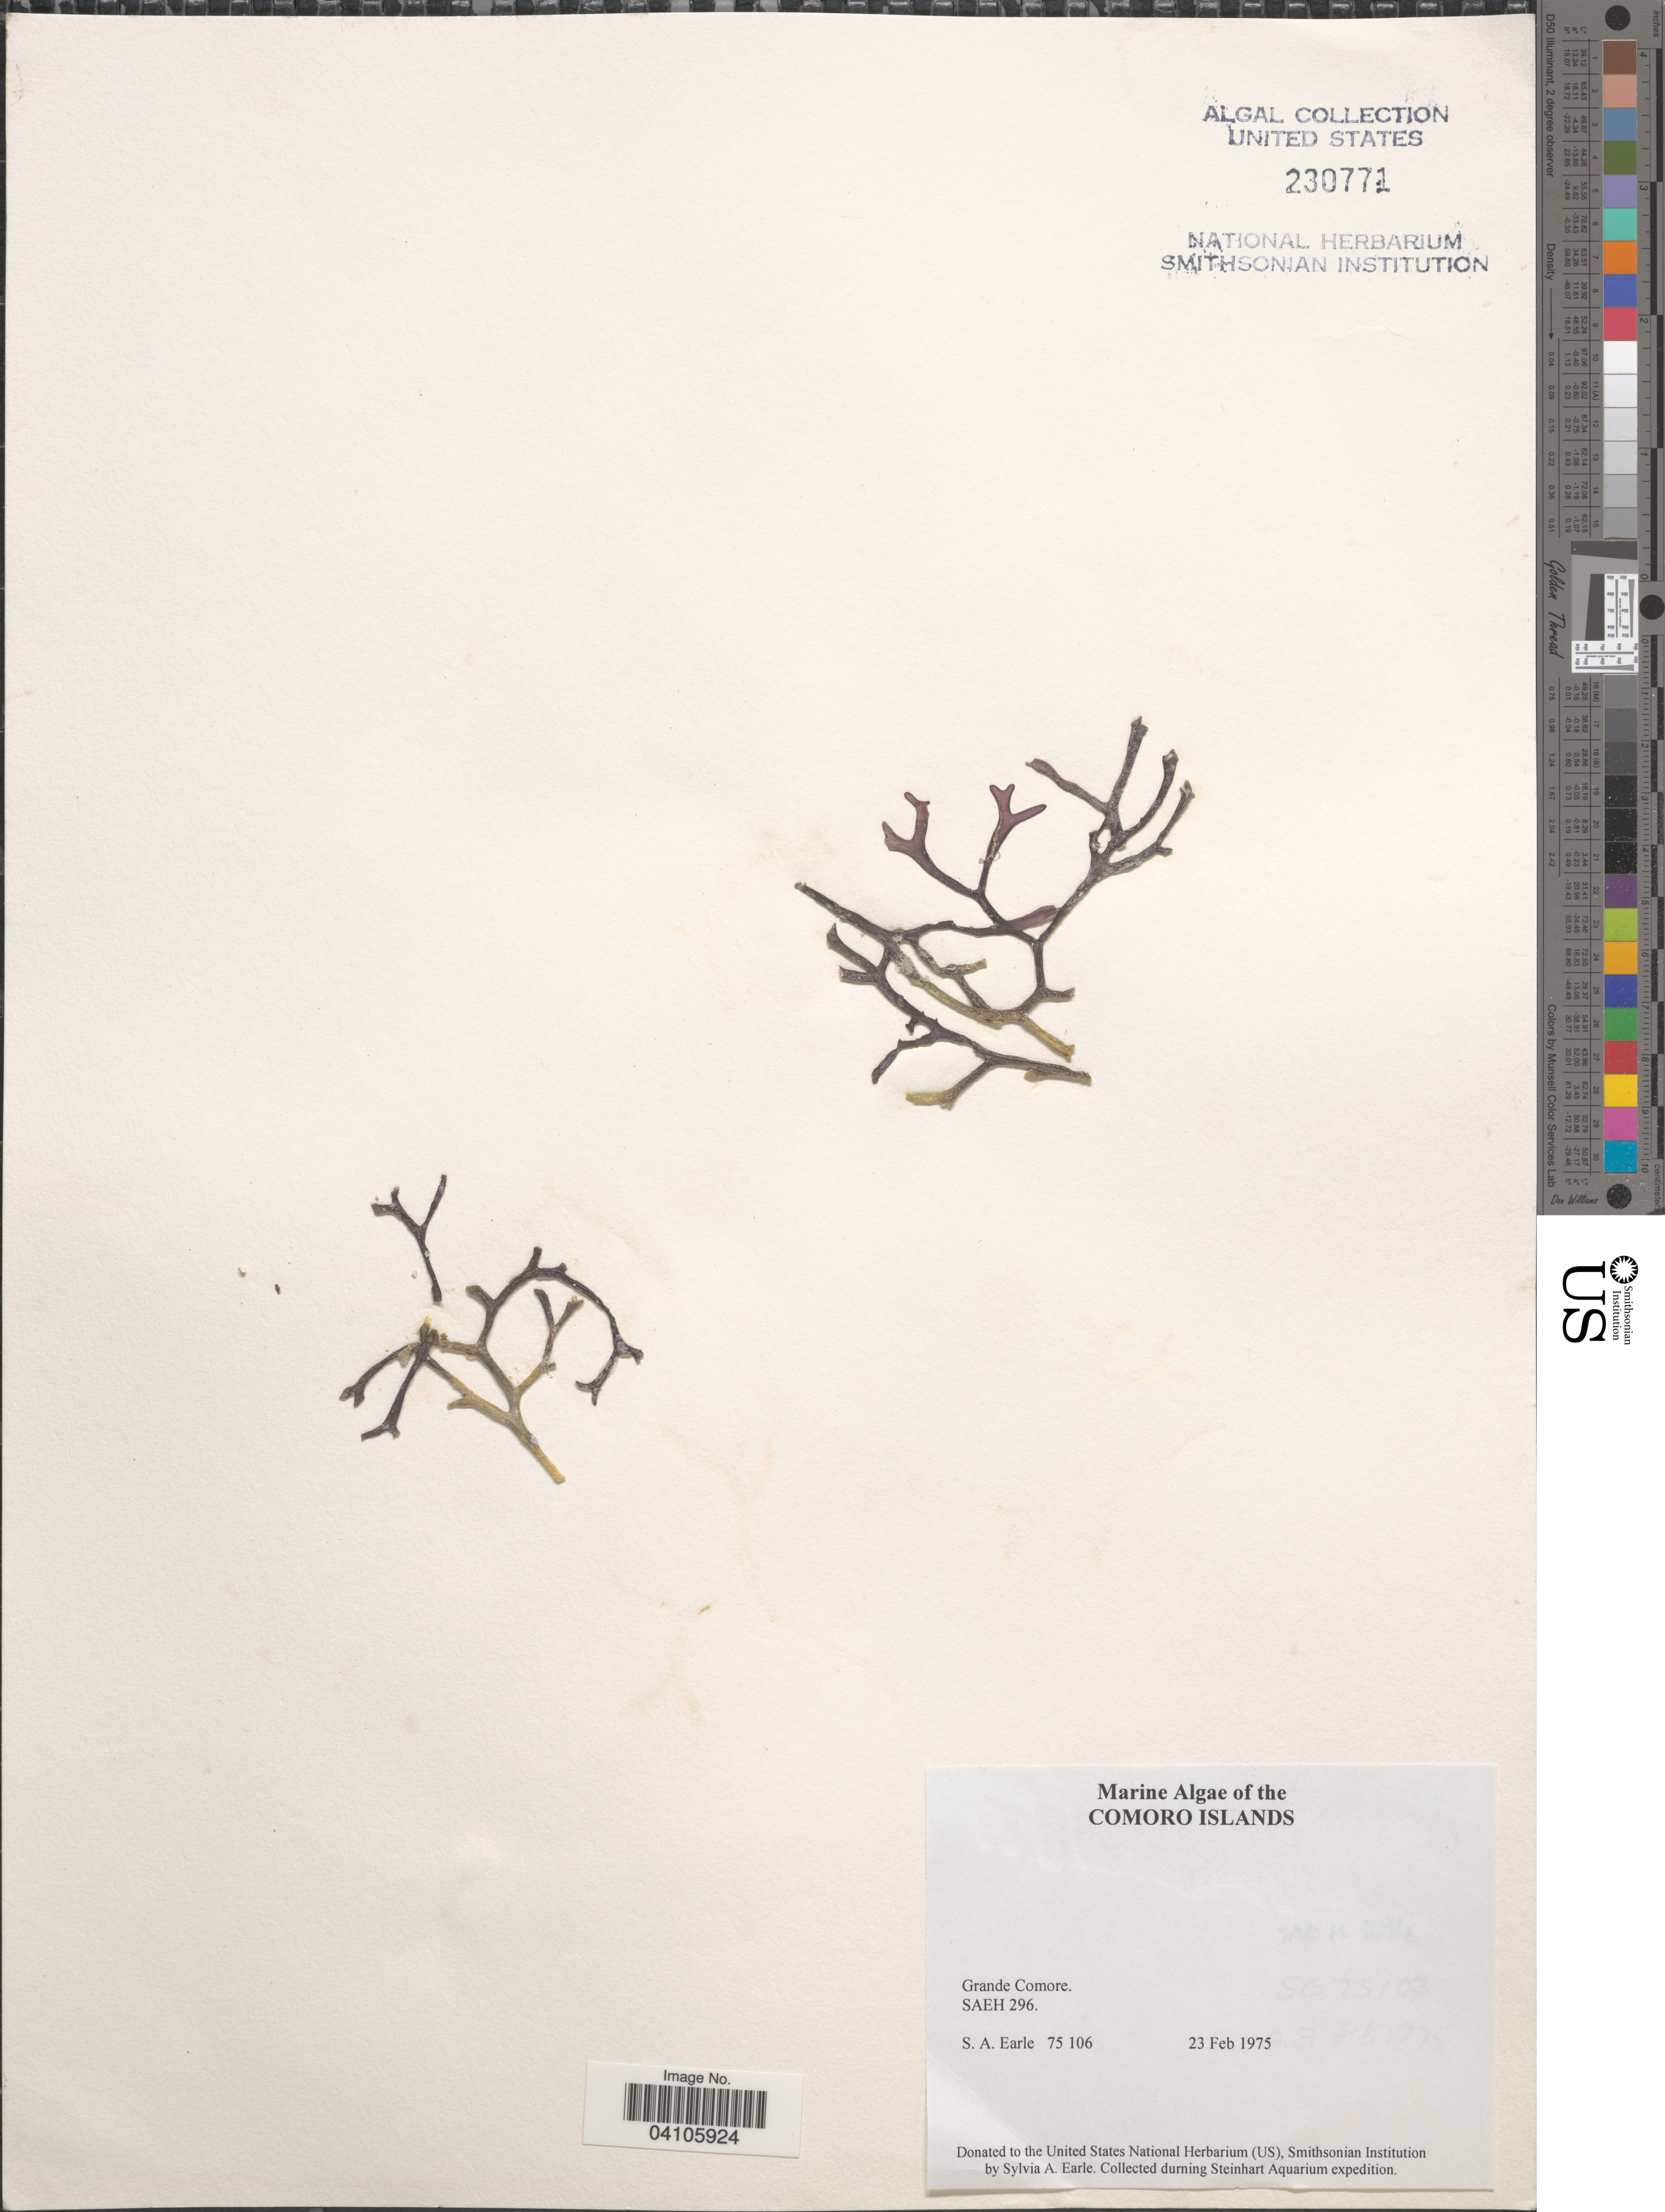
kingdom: Chromista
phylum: Ochrophyta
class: Phaeophyceae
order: Dictyotales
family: Dictyotaceae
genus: Padina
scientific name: Padina sp.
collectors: S. A. Earle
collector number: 75106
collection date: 1975-02-23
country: Comoros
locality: Grande Comore. Steinhart Aquarium expedition.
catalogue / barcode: US 230771